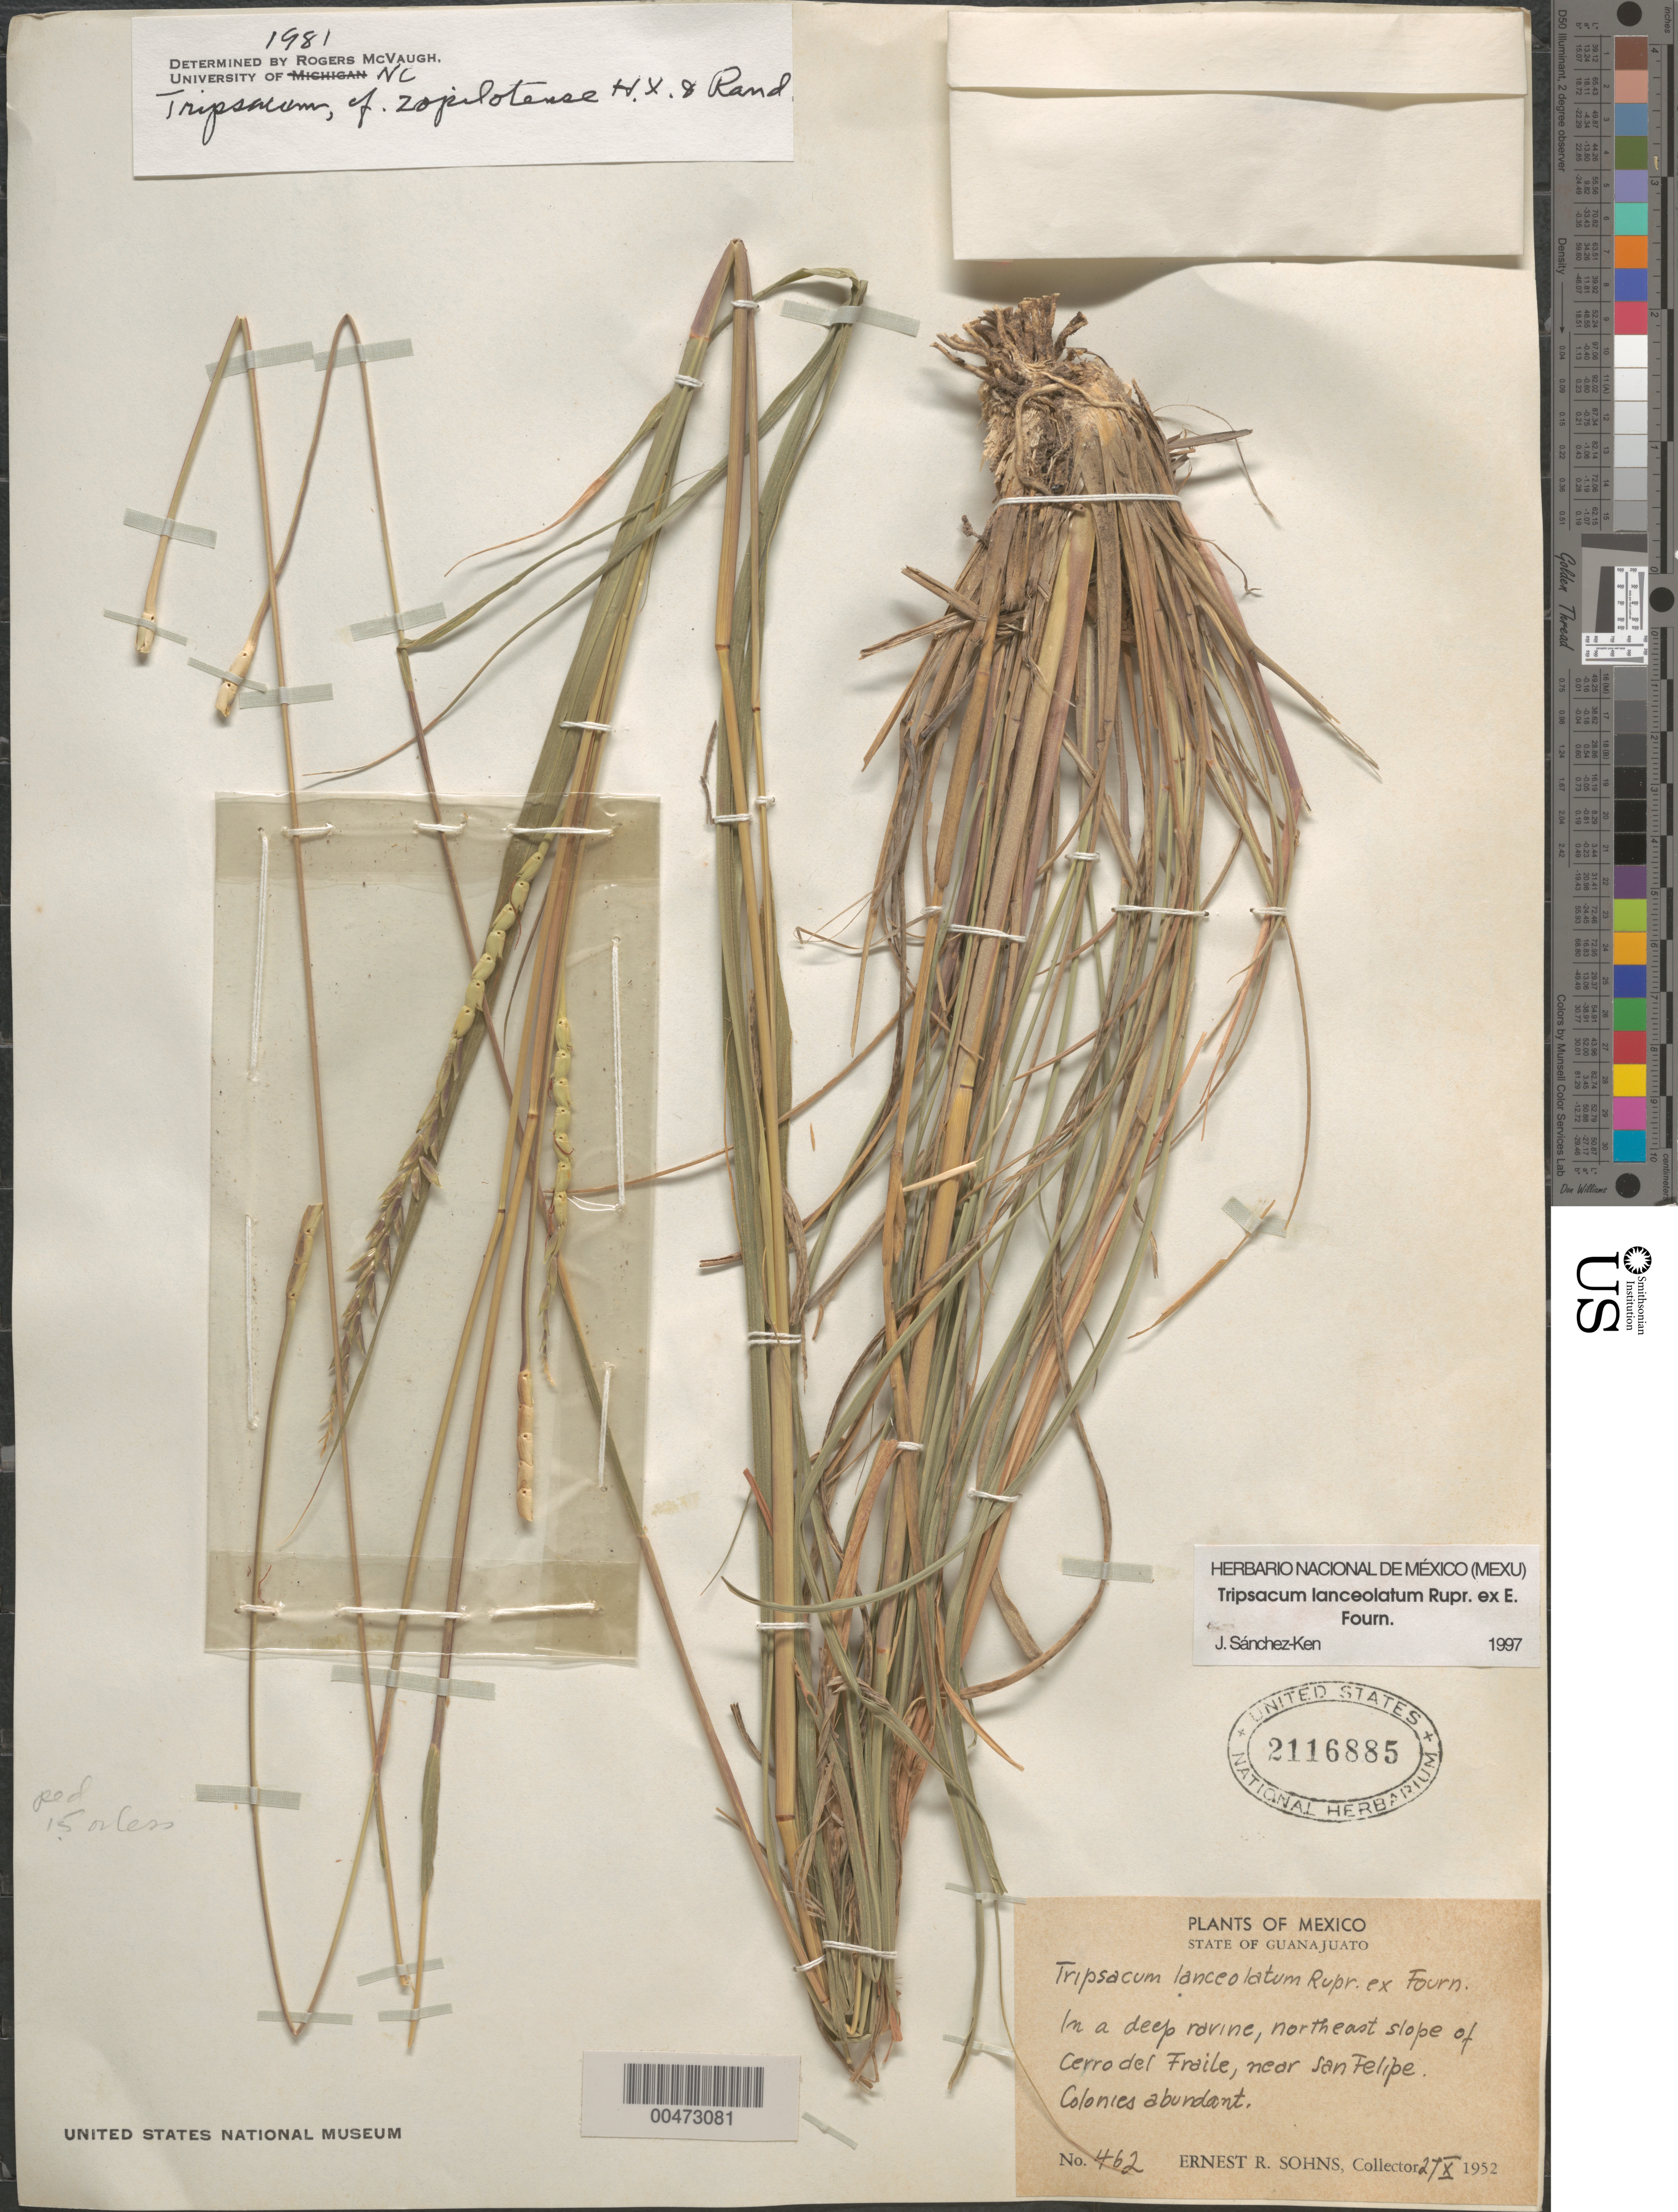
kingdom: Plantae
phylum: Tracheophyta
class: Liliopsida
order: Poales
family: Poaceae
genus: Tripsacum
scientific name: Tripsacum lanceolatum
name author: Rupr. ex E. Fourn.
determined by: Sánchez-Ken, J. G.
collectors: E. R. Sohns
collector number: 462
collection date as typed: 27 Oct 1952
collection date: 1952-10-27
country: Mexico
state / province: Guanajuato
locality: NE slope of Cerro del Fraile, near San Felipe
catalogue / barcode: US 2116885